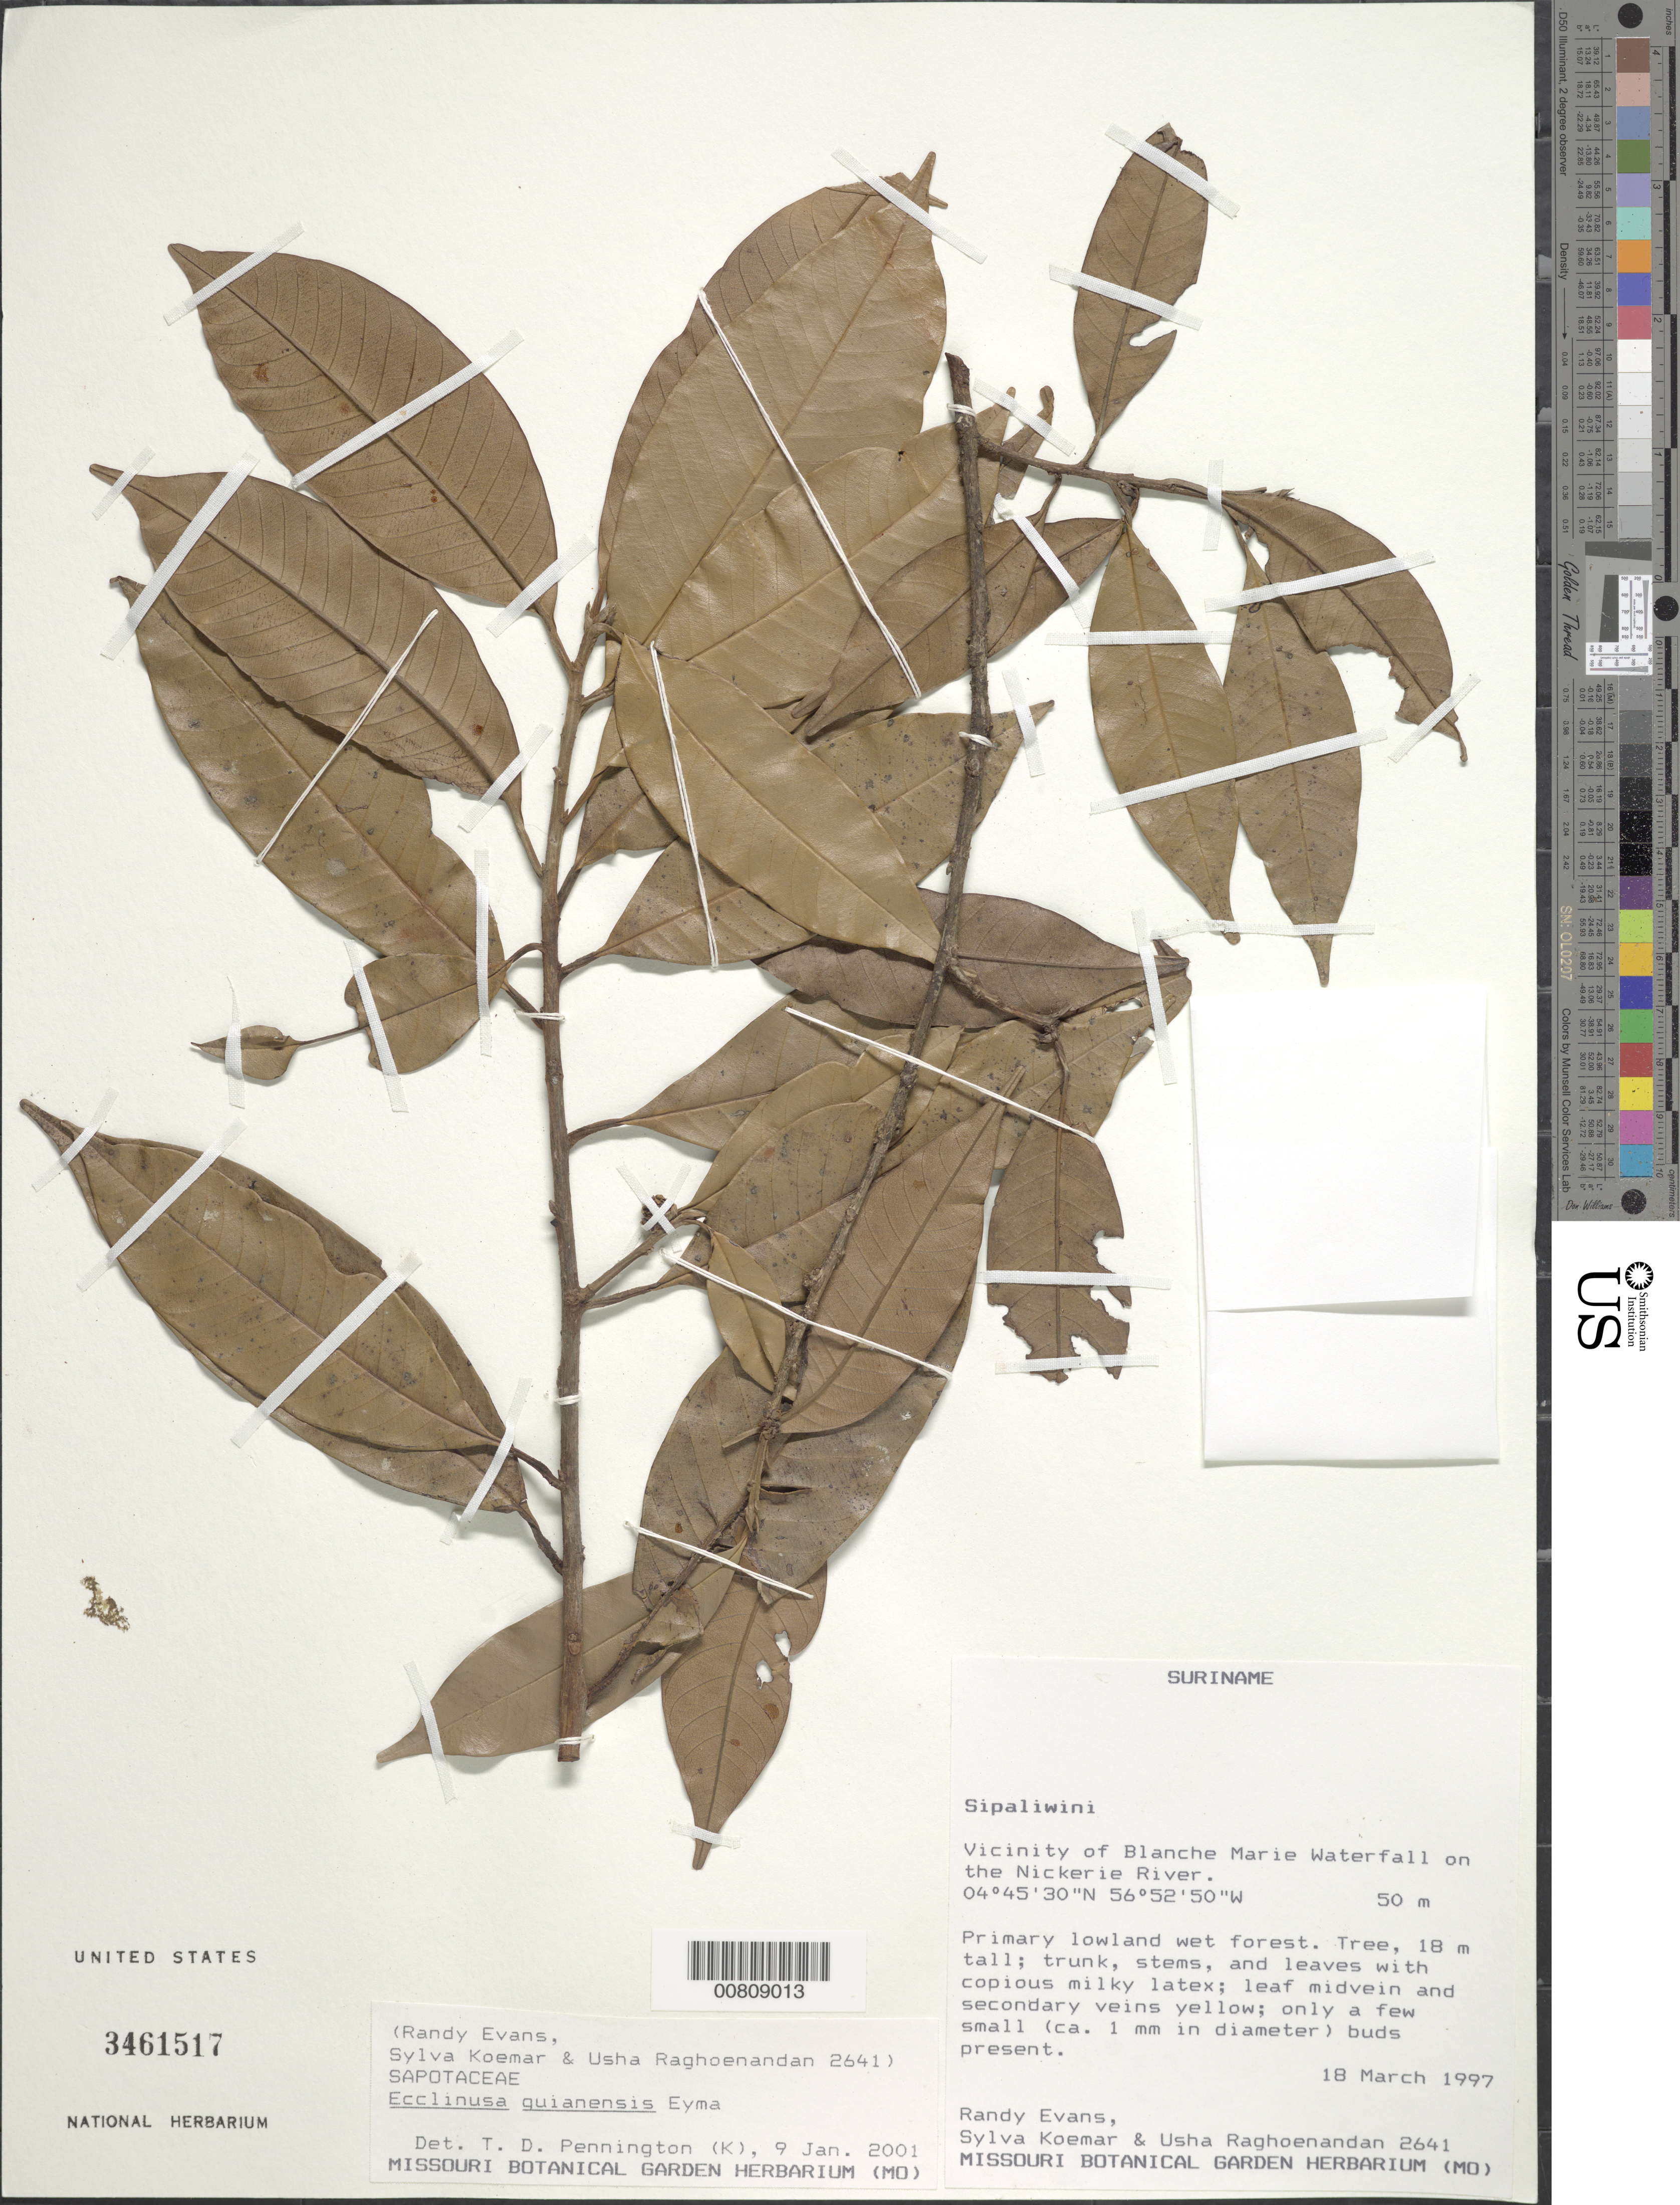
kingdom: Plantae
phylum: Tracheophyta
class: Magnoliopsida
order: Ericales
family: Sapotaceae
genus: Ecclinusa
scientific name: Ecclinusa guianensis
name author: Eyma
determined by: Pennington, T. D., (K)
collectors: R. Evans, S. Koemar & U. Raghoenandan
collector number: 2641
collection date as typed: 18-Mar-97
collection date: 1997-03-18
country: Suriname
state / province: Sipaliwini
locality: Blanche Marie Waterfall, vic., on Nickerie R.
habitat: Primary lowland wet forest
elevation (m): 50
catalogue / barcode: US 3461517